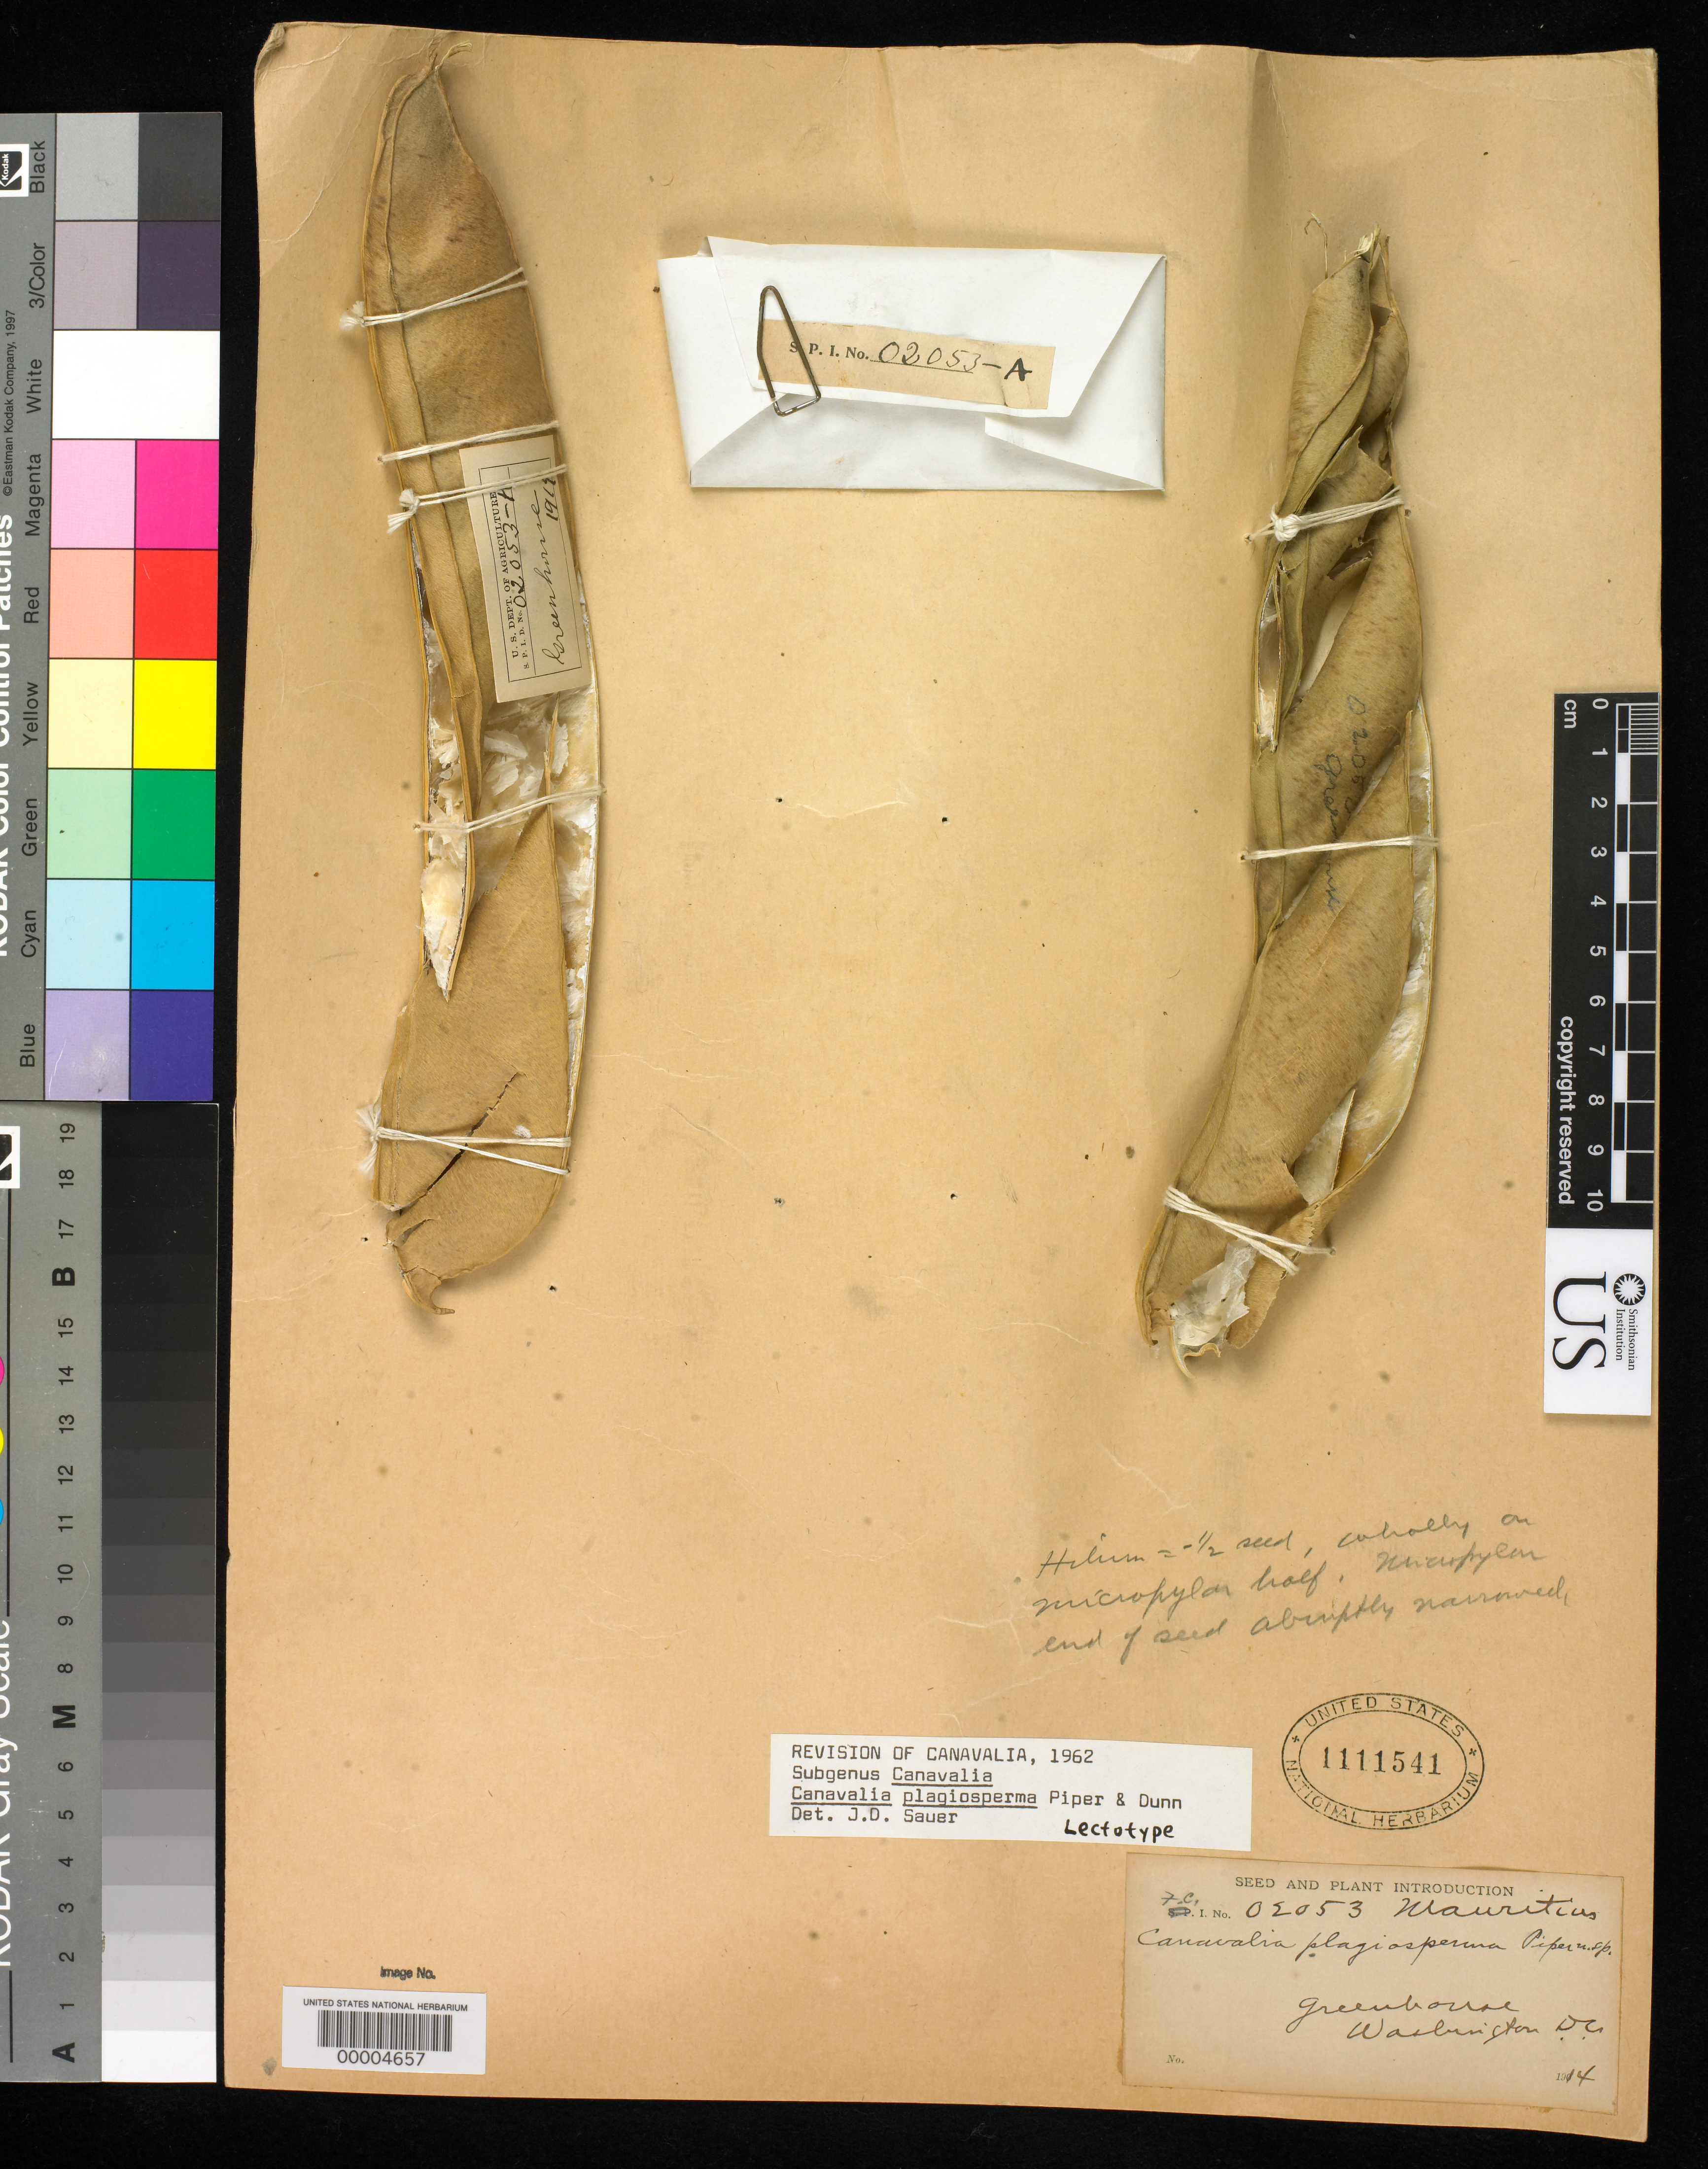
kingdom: Plantae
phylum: Tracheophyta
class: Magnoliopsida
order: Fabales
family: Fabaceae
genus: Canavalia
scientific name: Canavalia plagiosperma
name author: Piper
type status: Type Collection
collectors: P. Boname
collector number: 02053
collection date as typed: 18 Nov 1914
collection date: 1914-11-18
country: Mauritius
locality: Cultivated in Washington, D.C.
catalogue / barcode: US 1111541